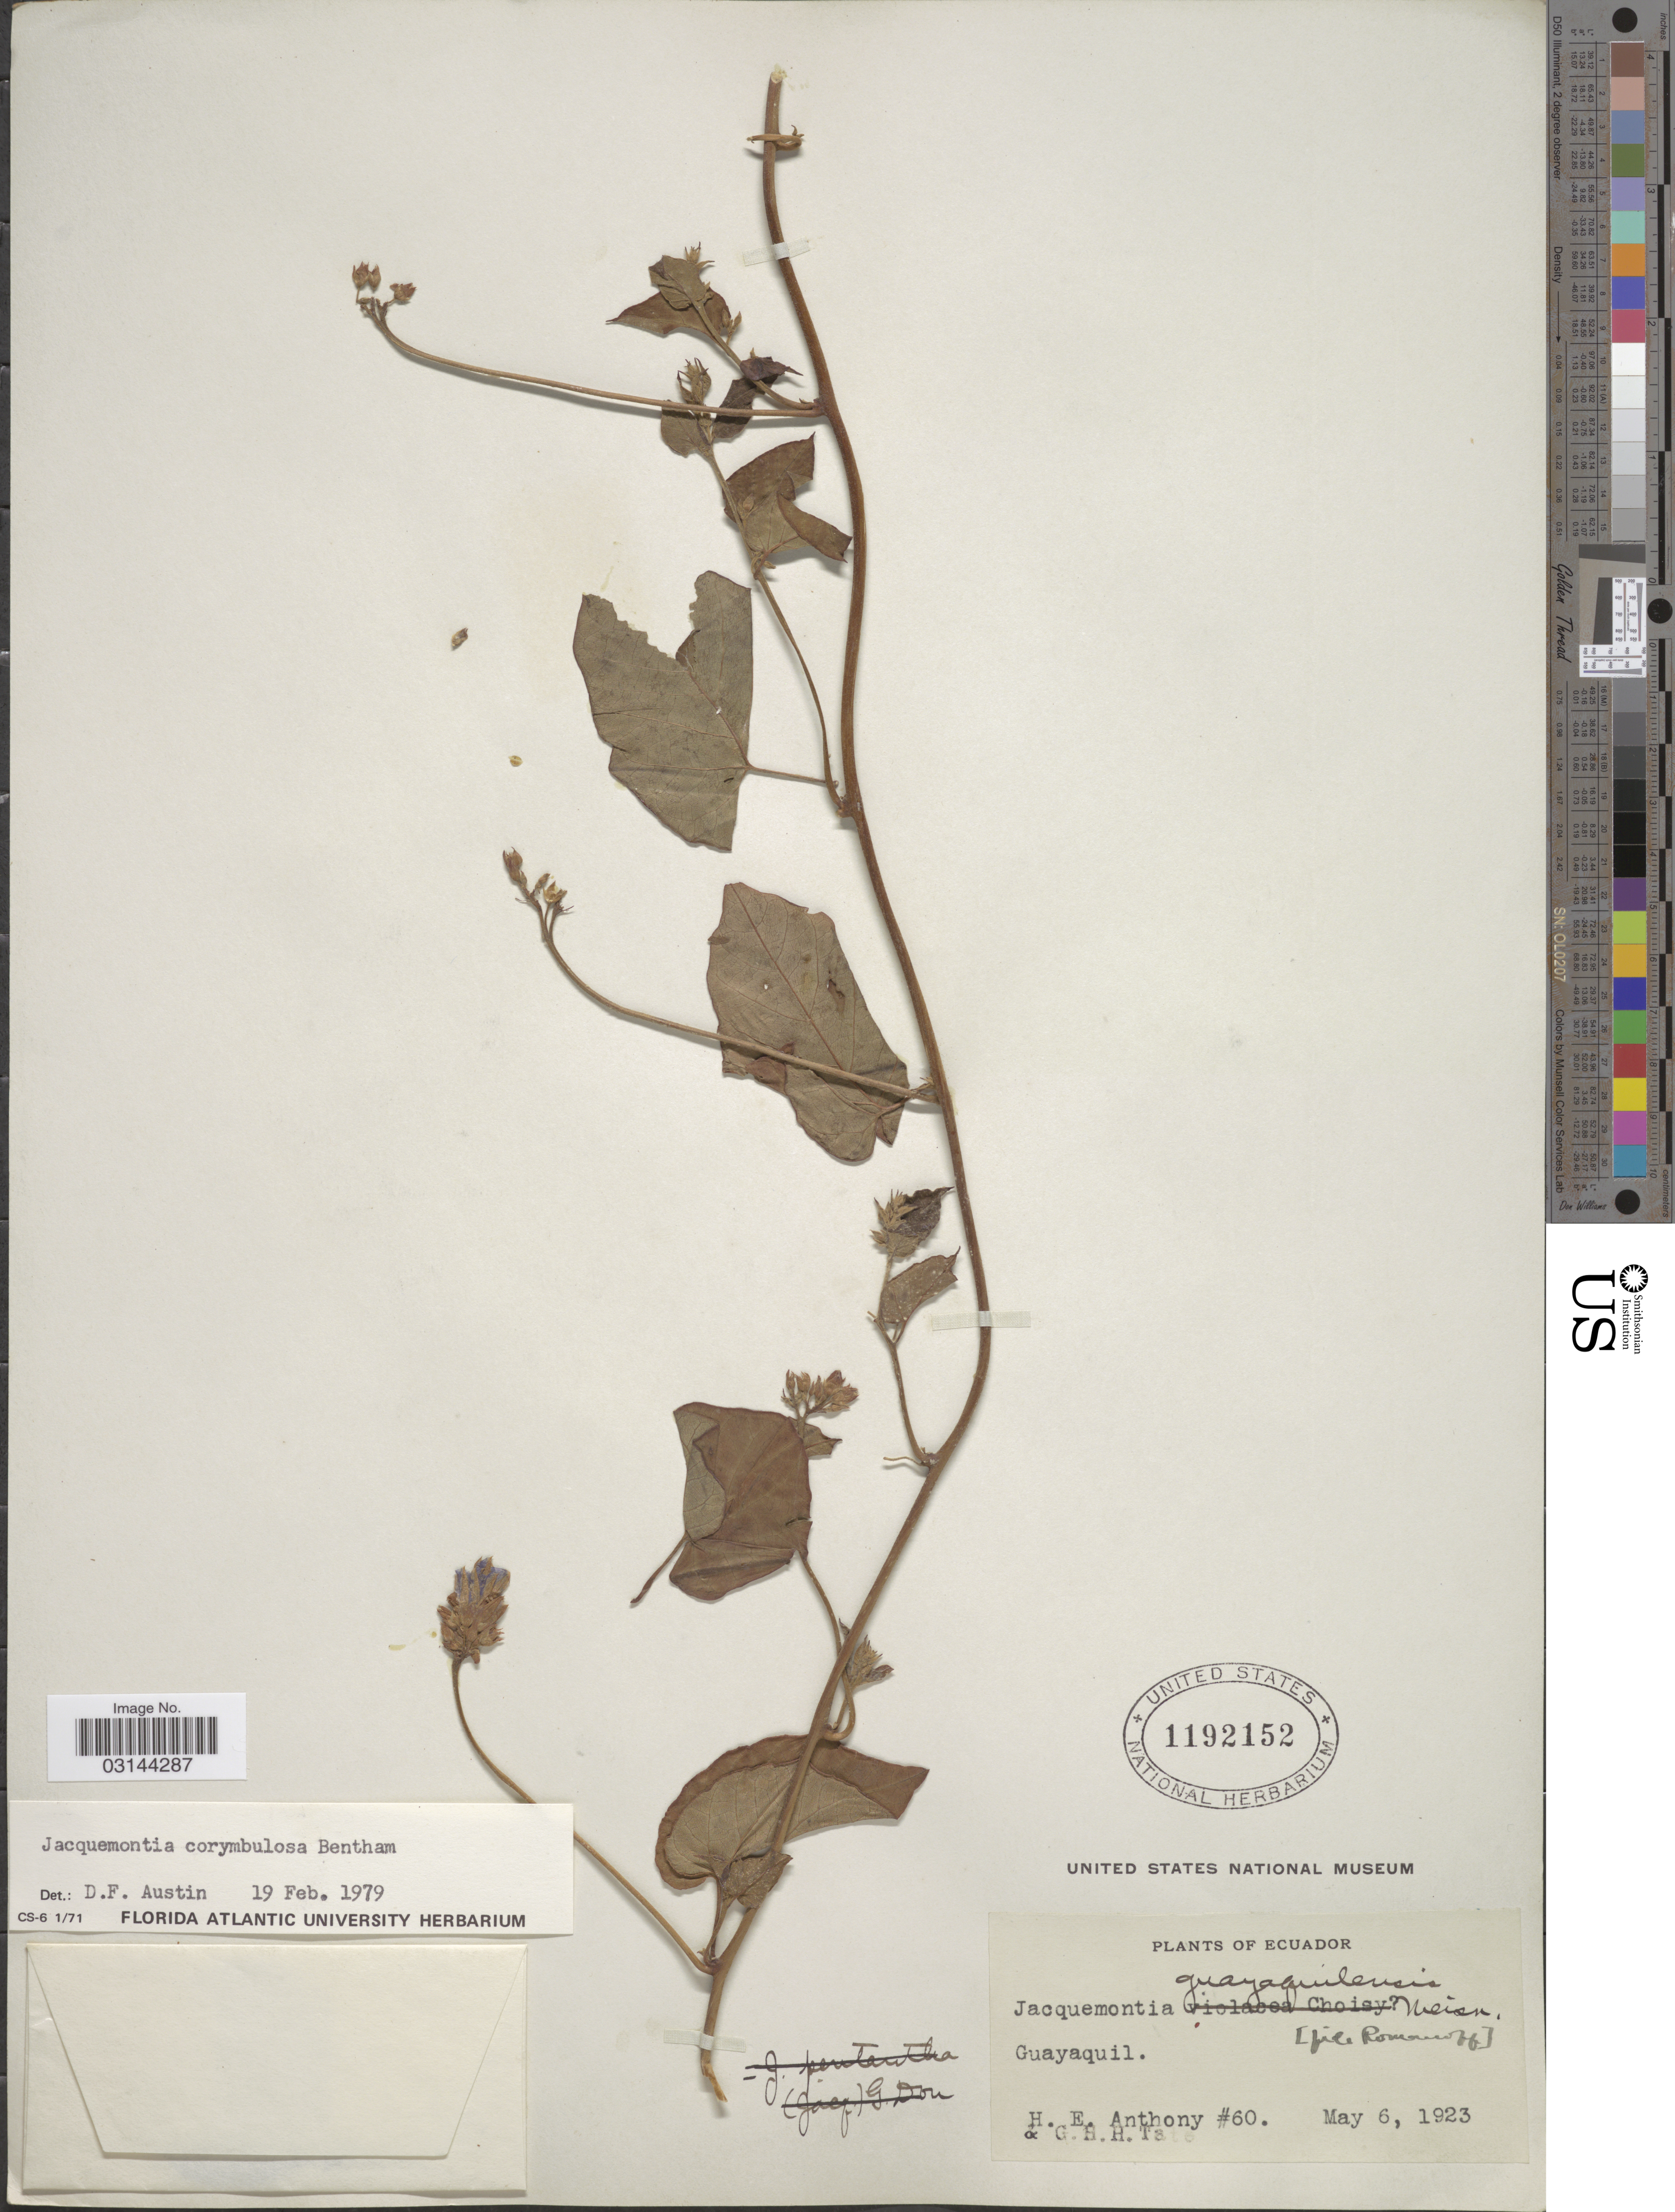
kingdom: Plantae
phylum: Tracheophyta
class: Magnoliopsida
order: Solanales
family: Convolvulaceae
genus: Jacquemontia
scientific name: Jacquemontia corymbulosa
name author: Benth.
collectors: H. E. Anthony & G. H. H.Tate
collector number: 60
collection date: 1923-05-06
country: Ecuador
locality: Guayaquil.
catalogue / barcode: US 1192152